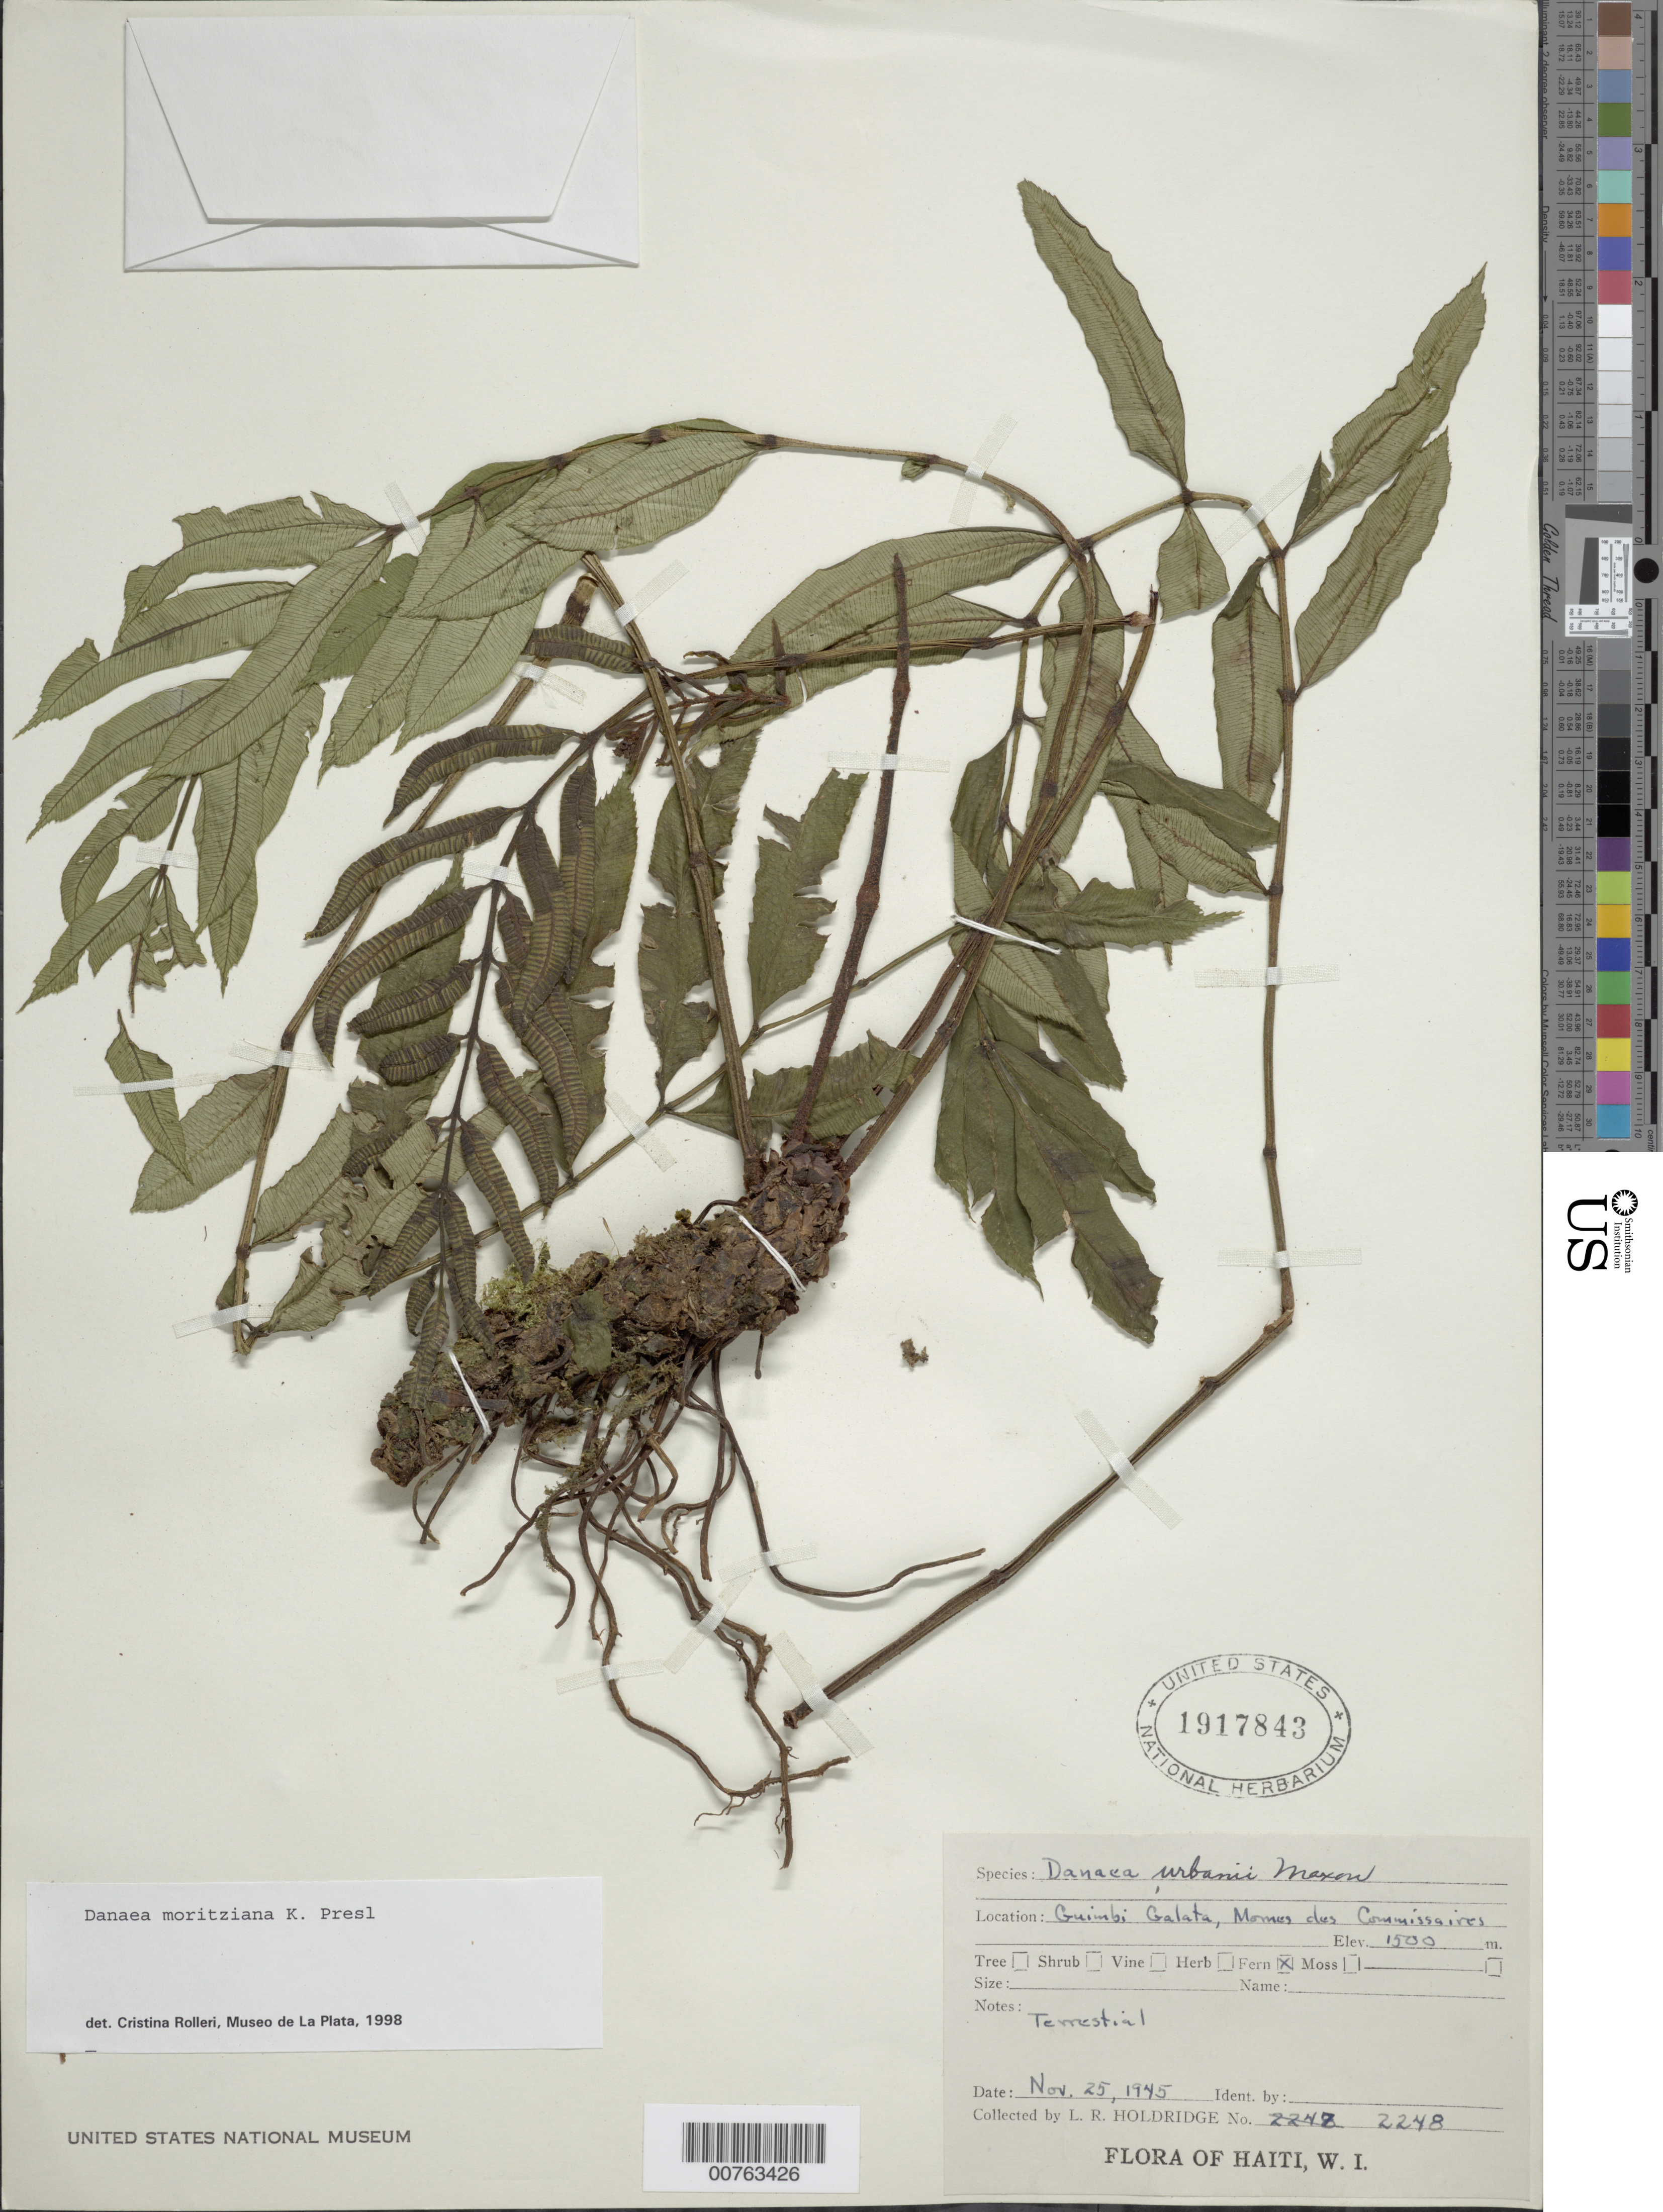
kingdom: Plantae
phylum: Tracheophyta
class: Polypodiopsida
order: Marattiales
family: Marattiaceae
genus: Danaea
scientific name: Danaea moritziana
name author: C. Presl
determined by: Rolleri, Cristina H.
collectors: L. Holdridge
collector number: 2248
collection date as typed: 25 Nov 1945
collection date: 1945-11-25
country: Haiti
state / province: Ouest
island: Hispaniola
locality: Guimbi Galata, Morne des Commissaires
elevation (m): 1500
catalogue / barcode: US 1917843